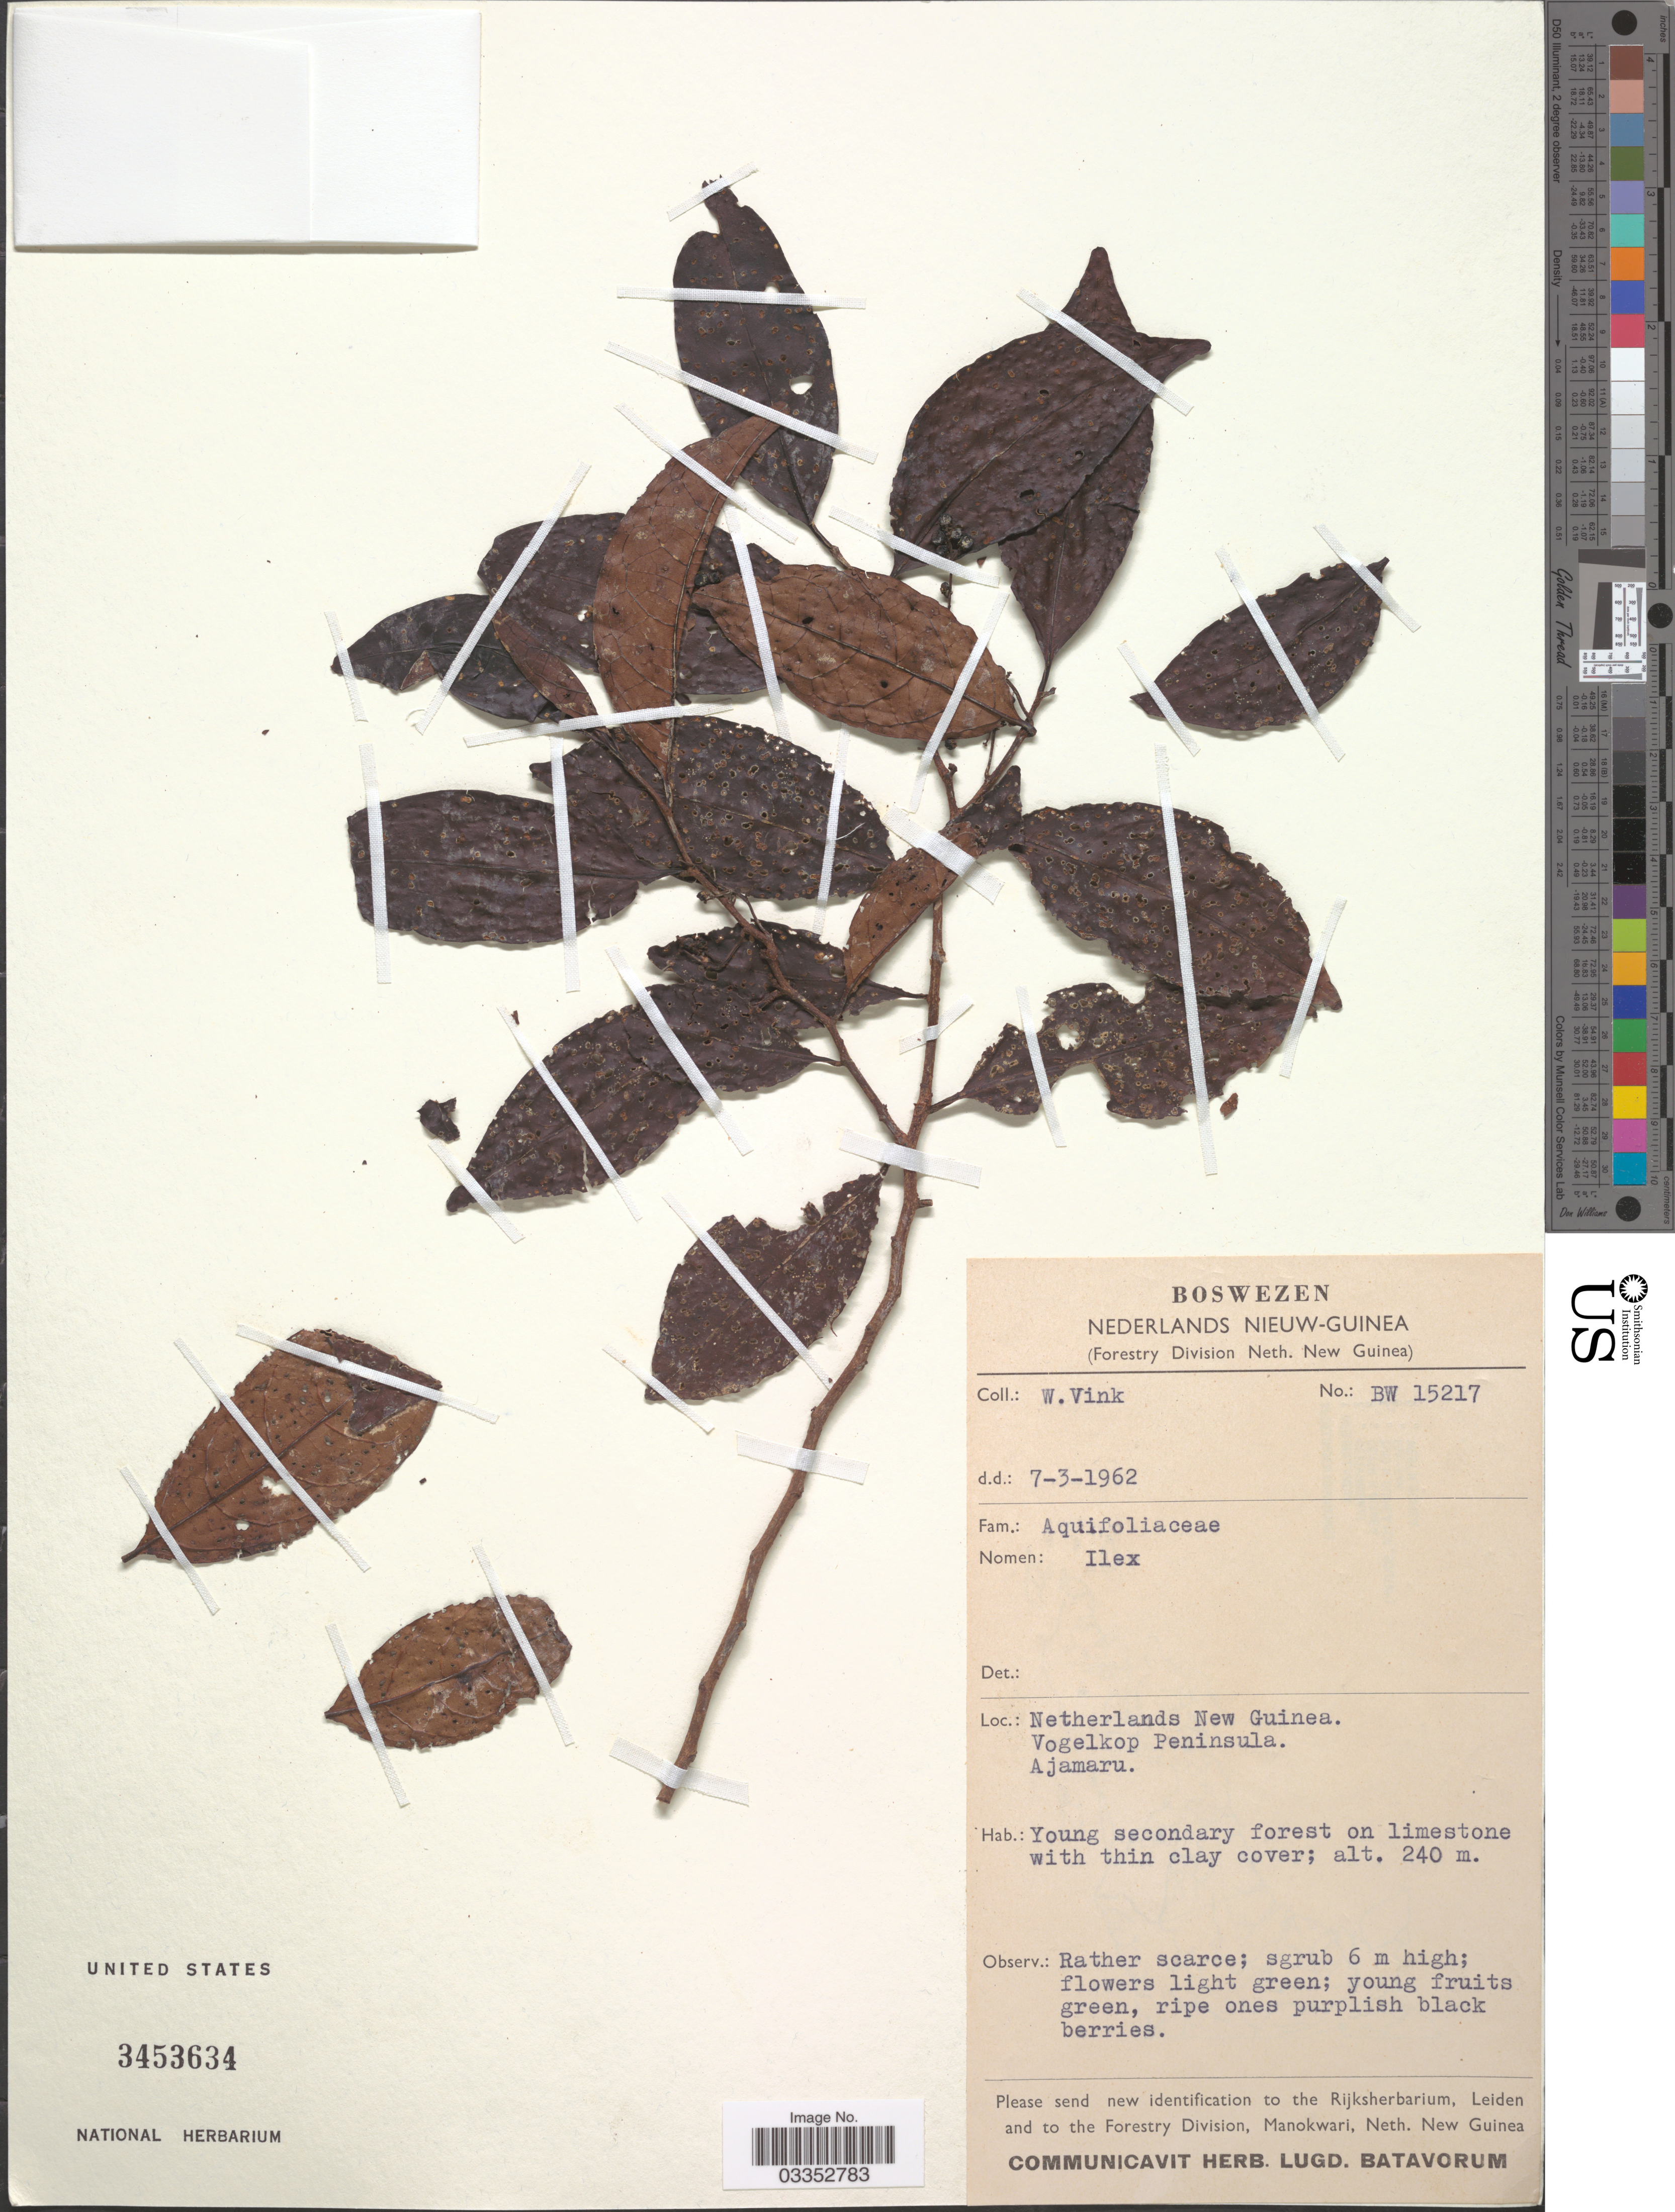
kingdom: Plantae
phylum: Tracheophyta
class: Magnoliopsida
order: Aquifoliales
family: Aquifoliaceae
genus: Ilex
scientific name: Ilex sp.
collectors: W. Vink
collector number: BW15217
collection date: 1962-03-07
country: Indonesia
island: New Guinea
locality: Netherlands New Guinea. Vogelkop Peninsula. Ajamaru.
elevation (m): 240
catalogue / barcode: US 3453634